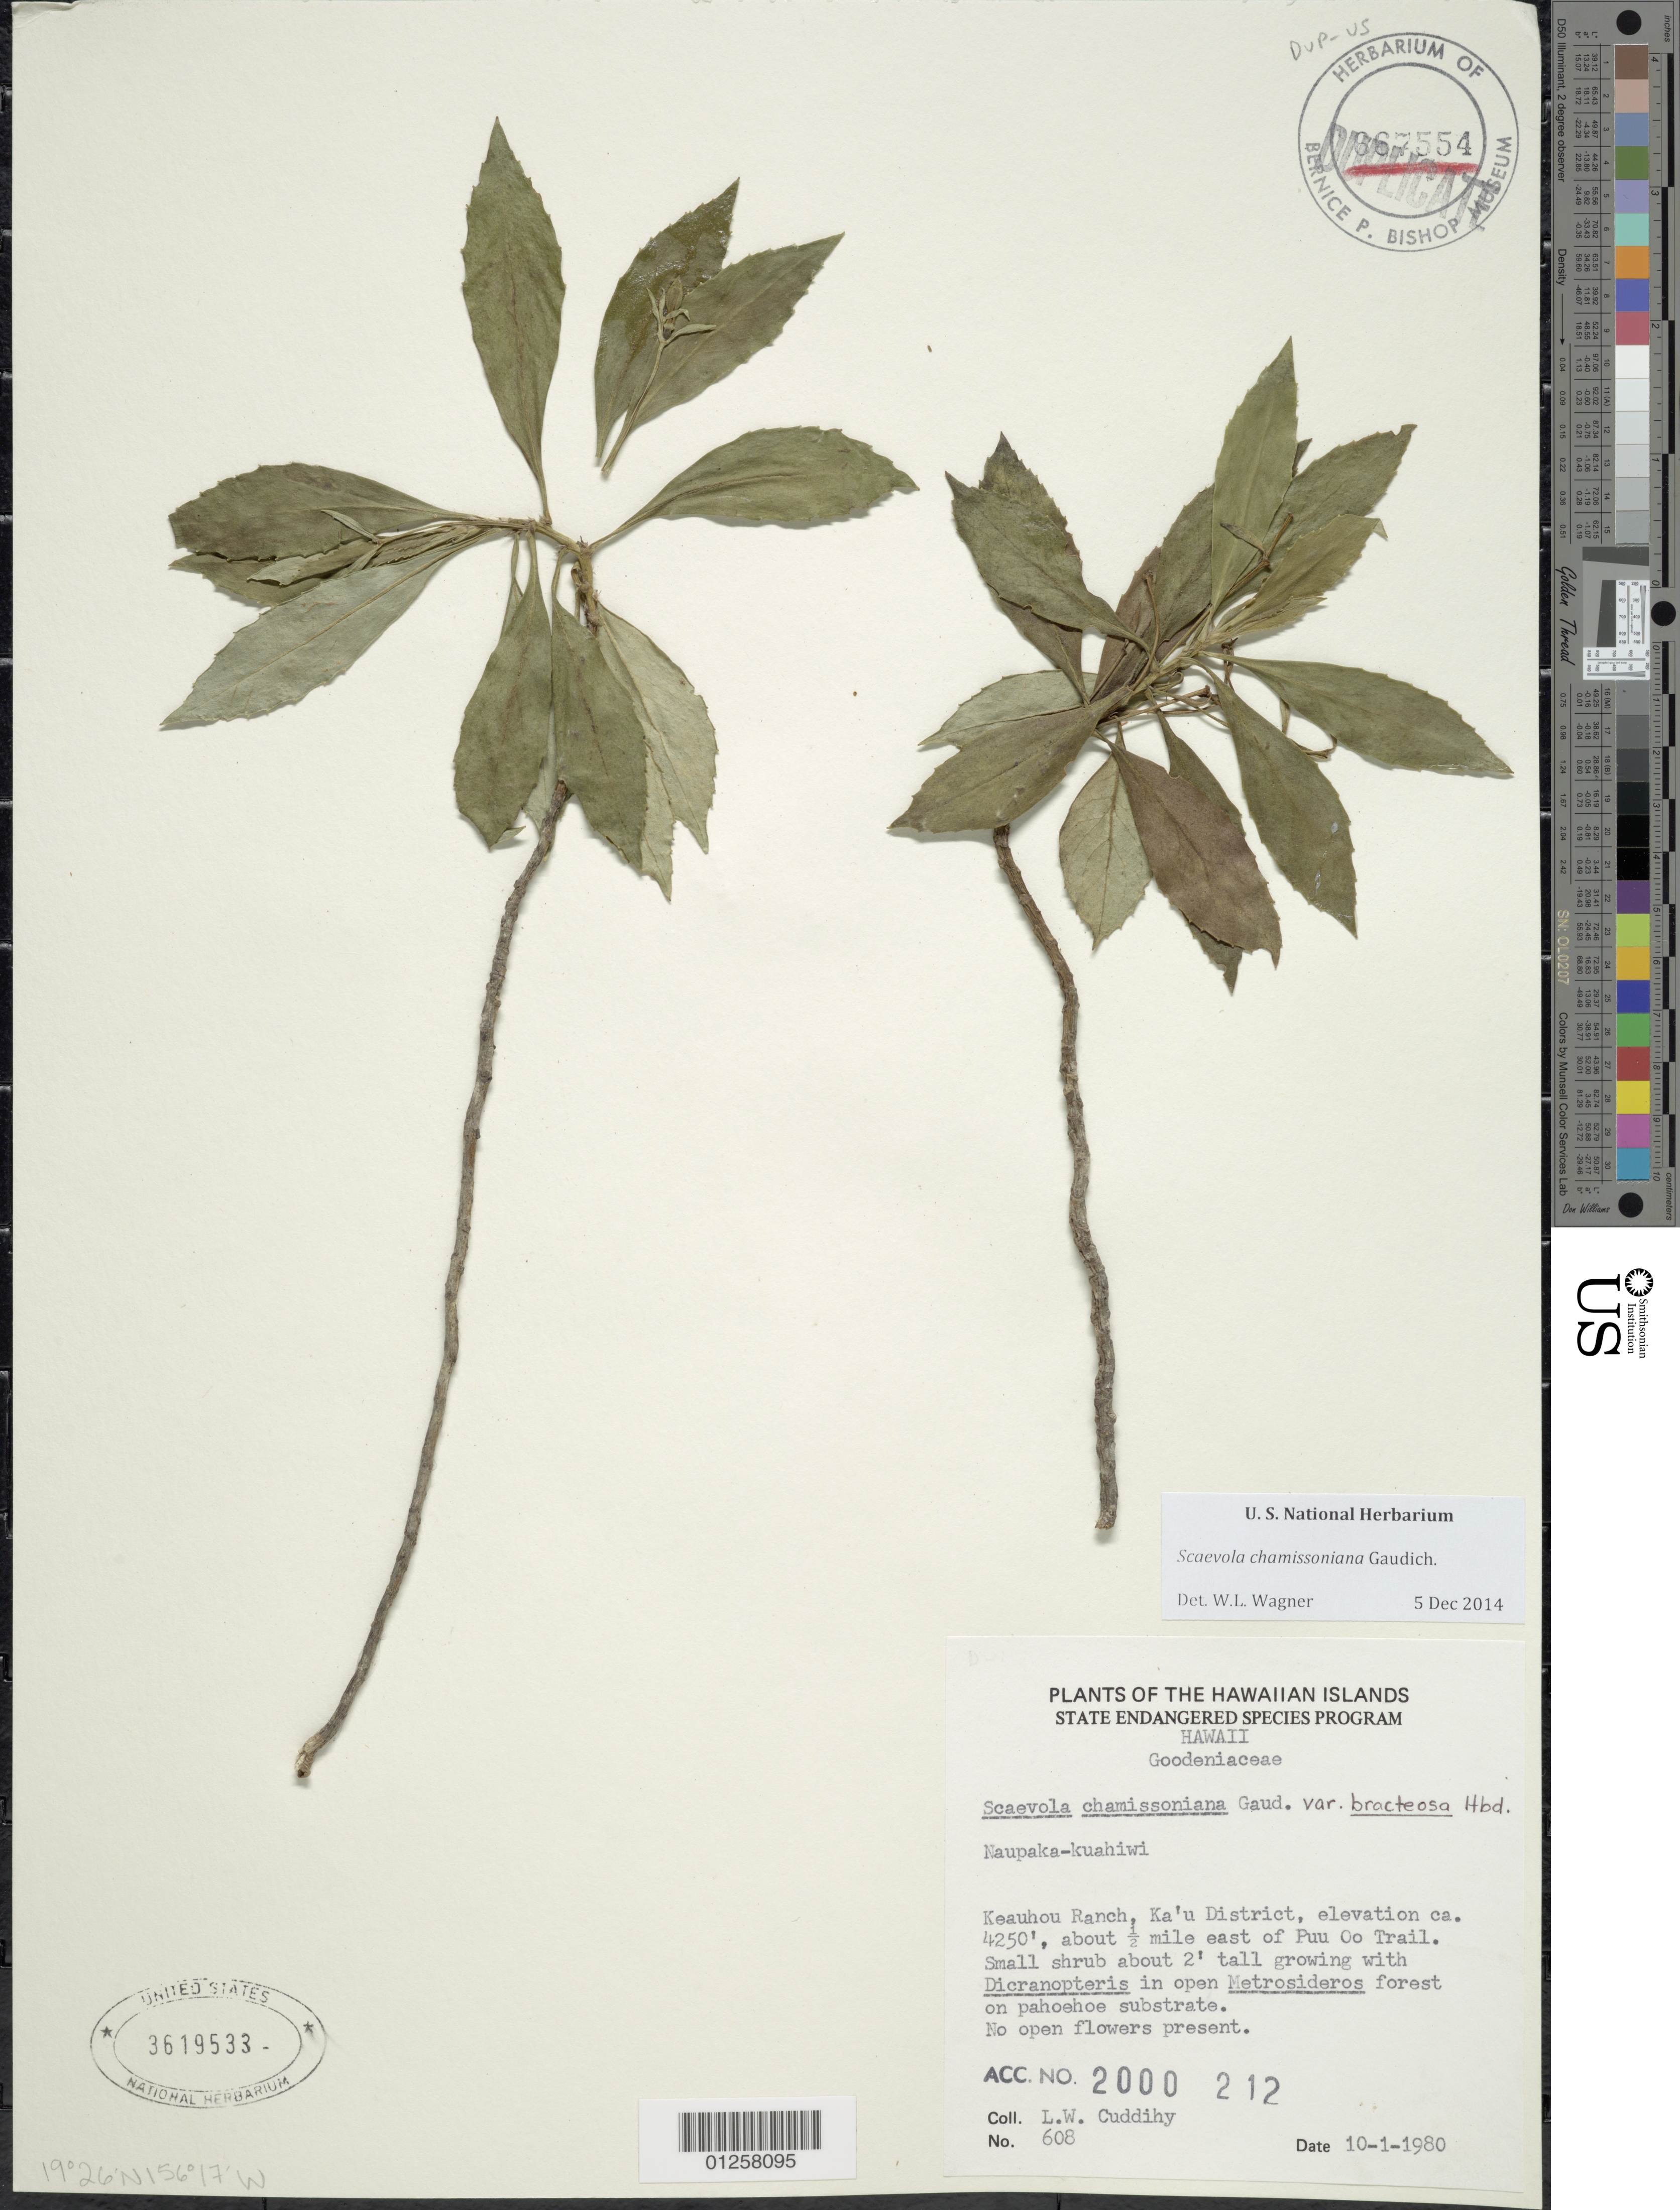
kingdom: Plantae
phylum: Tracheophyta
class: Magnoliopsida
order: Asterales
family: Goodeniaceae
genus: Scaevola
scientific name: Scaevola chamissoniana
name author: Gaudich.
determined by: Wagner, W. L., (BOT), Smithsonian Institution - National Museum of Natural History (UNITED STATES)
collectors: L. Cuddihy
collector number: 608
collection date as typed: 10-1-1980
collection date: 1980-01-11 or 1980-10-01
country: United States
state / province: Hawaii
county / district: Hawaii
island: Hawaii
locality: Keauhou Ranch, Ka'u District, about 1/2 mile east of Puu Oo Trail.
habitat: Pahoehoe substrate.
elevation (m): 1295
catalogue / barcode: US 3619533